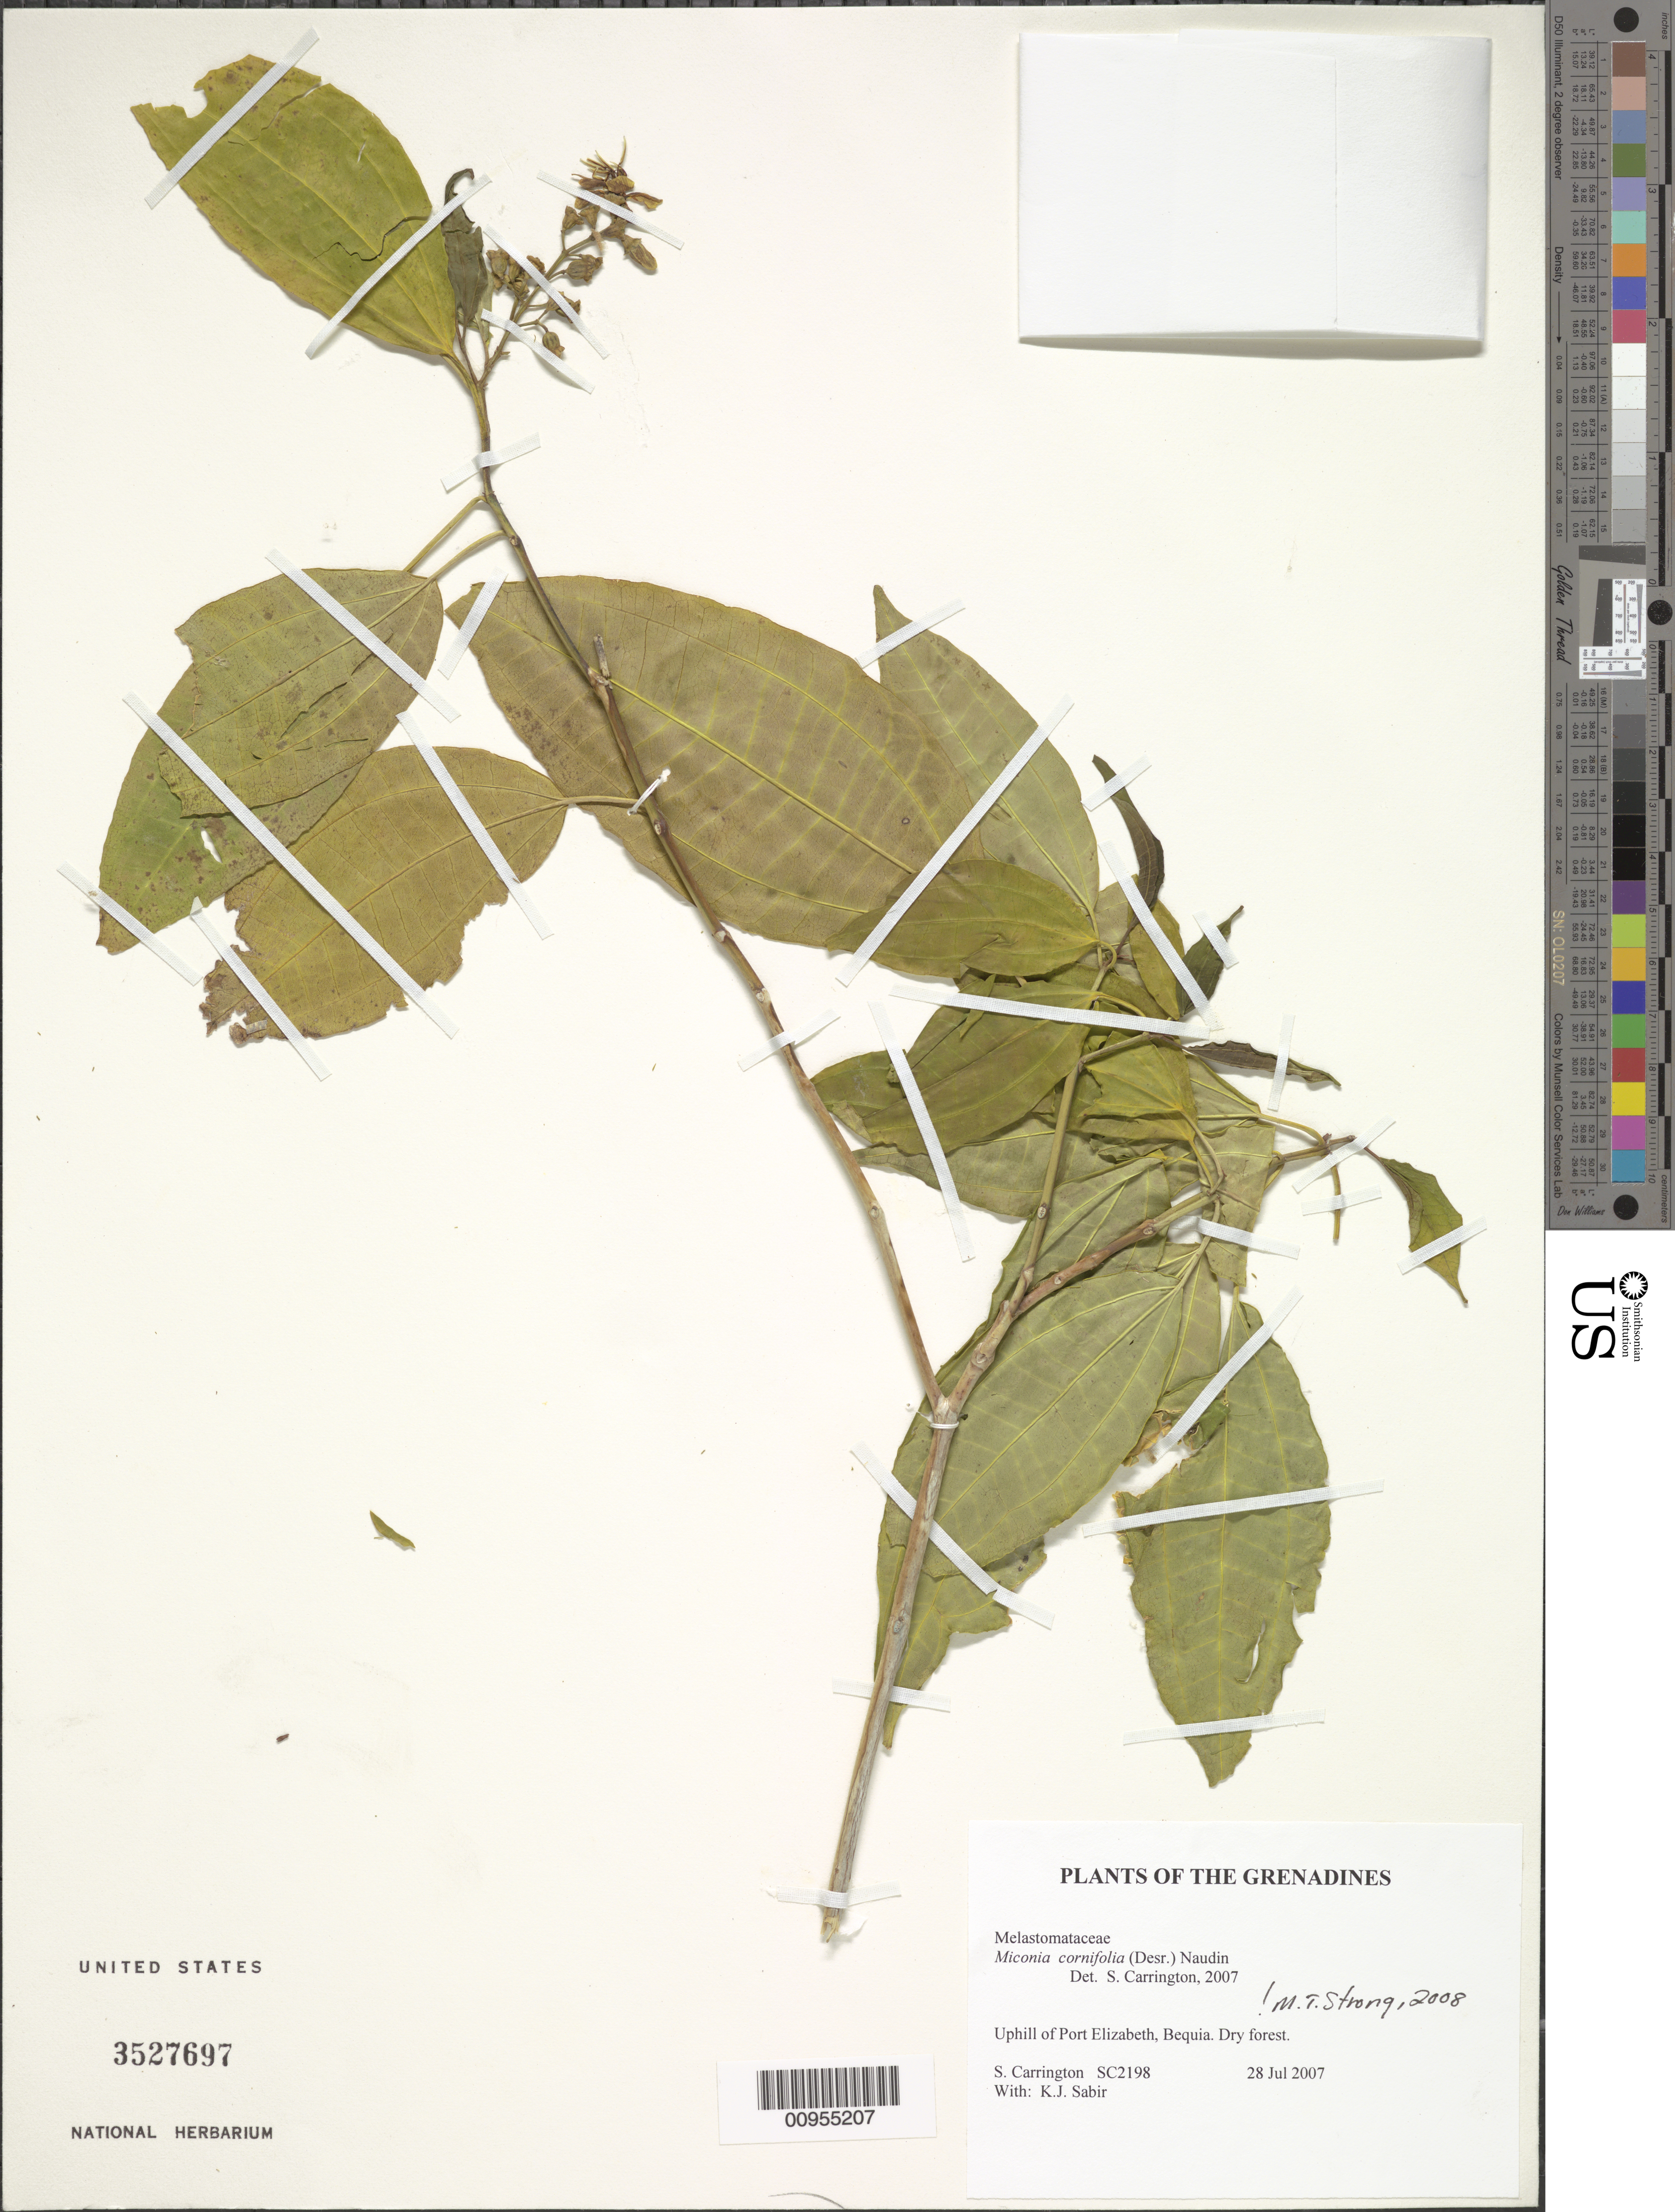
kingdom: Plantae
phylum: Tracheophyta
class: Magnoliopsida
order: Myrtales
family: Melastomataceae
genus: Miconia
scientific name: Miconia cornifolia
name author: (Desr.) Naudin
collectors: C. M. S. Carrington & K. Sabir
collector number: SC 2198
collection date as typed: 28 Jul 2007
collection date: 2007-07-28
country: St. Vincent - Grenadines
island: Bequia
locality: uphill of Port Elizabeth, Bequia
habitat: dry forest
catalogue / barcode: US 3527697